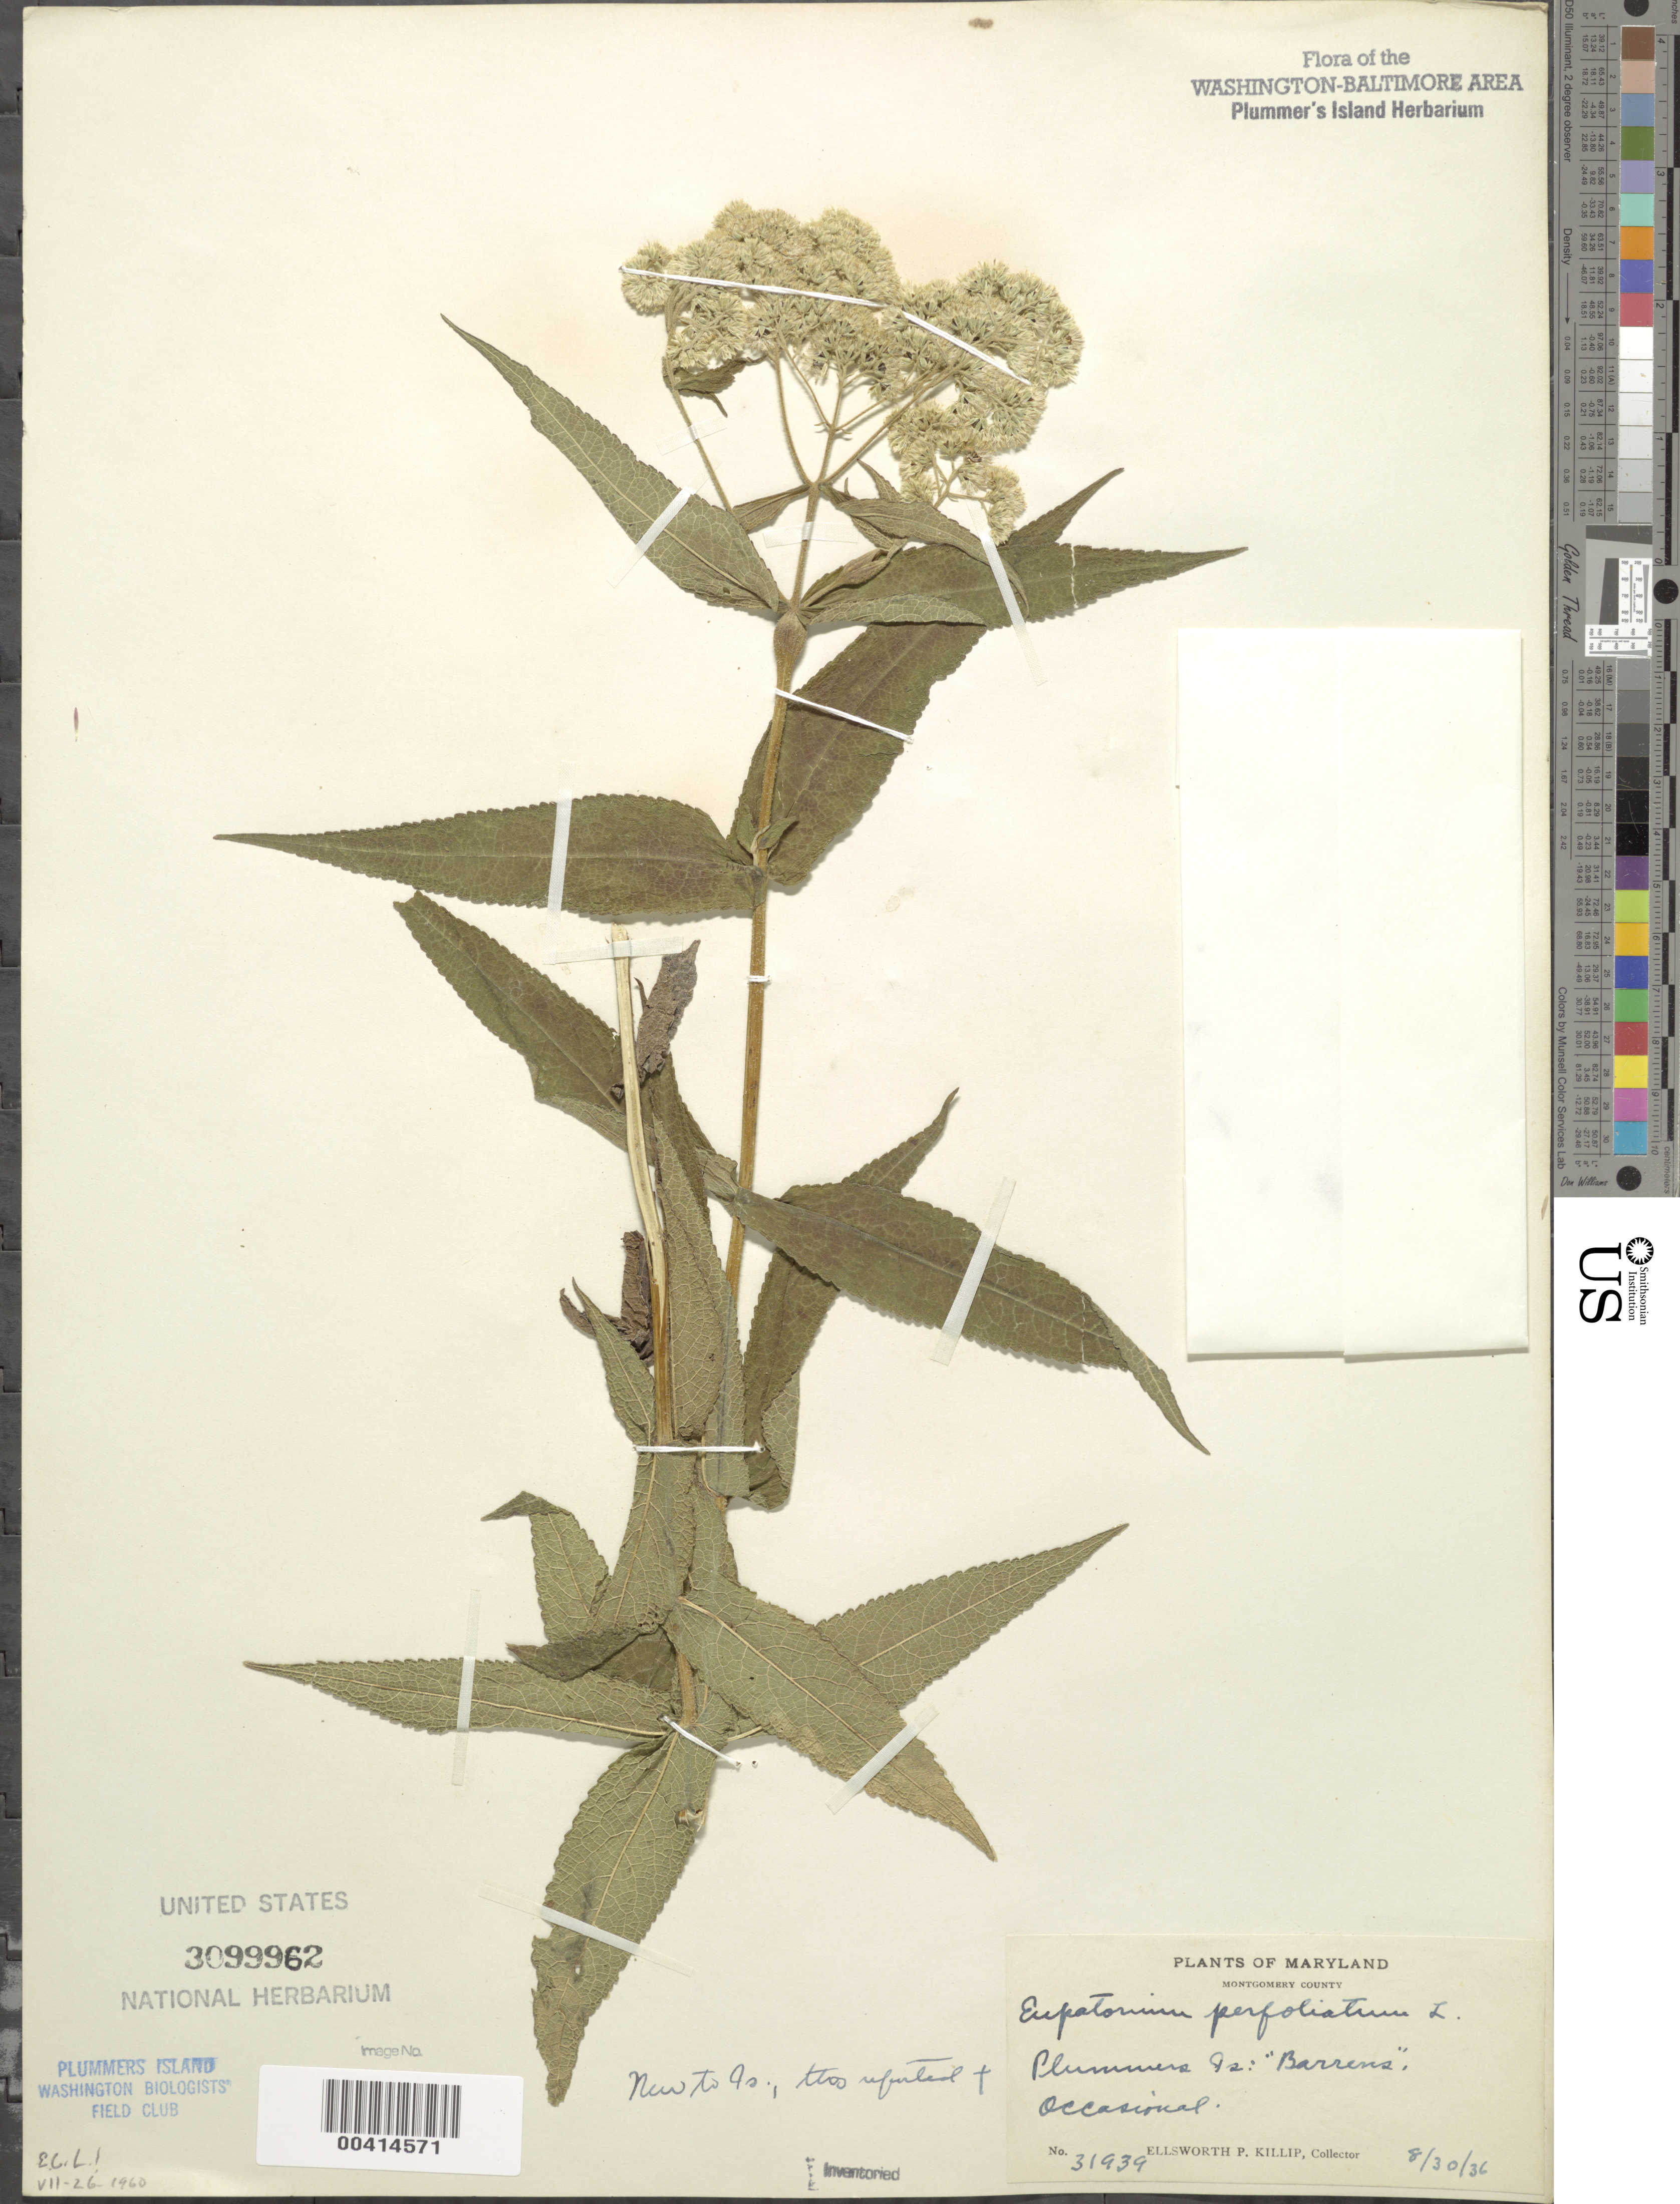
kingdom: Plantae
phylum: Tracheophyta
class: Magnoliopsida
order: Asterales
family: Asteraceae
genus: Eupatorium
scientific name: Eupatorium perfoliatum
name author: L.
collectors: E. P. Killip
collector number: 31939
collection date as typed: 30 Aug 1936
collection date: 1936-08-30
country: United States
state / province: Maryland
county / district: Montgomery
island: Plummers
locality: Plummer's Island; barrens" C. & O. Canal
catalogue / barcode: US 3099962